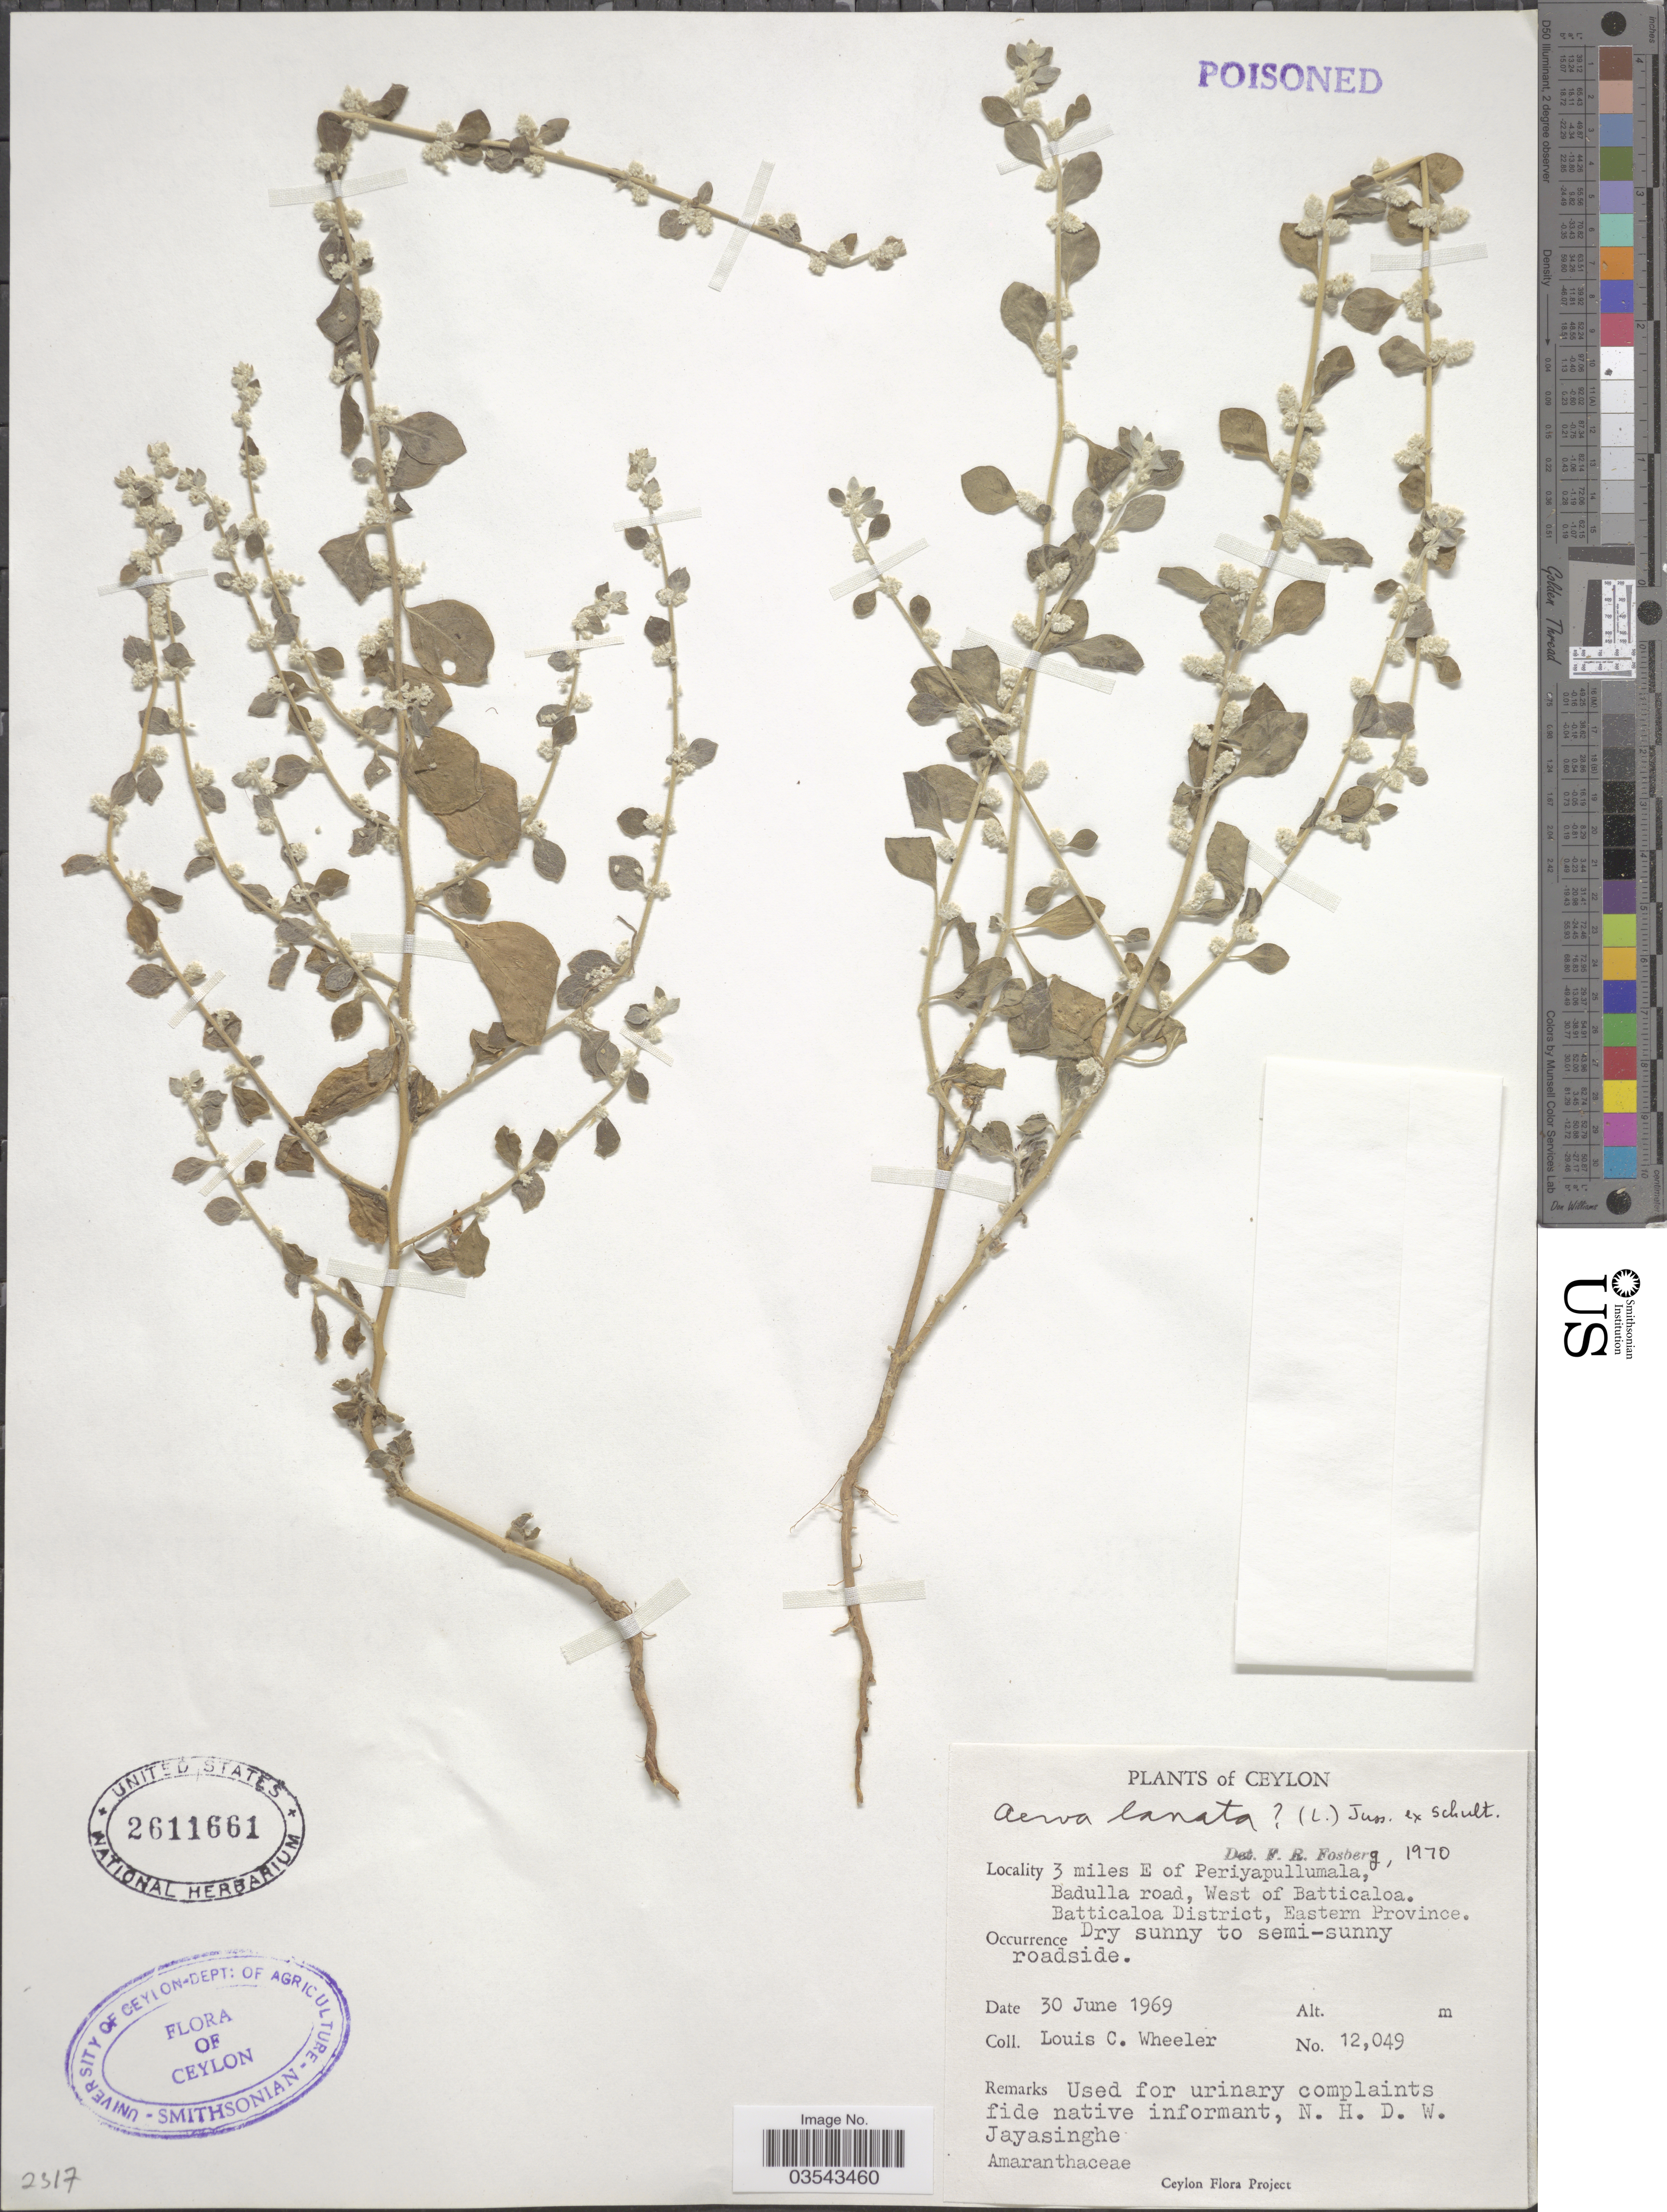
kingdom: Plantae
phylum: Tracheophyta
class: Magnoliopsida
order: Caryophyllales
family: Amaranthaceae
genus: Ouret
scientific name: Ouret lanata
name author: (L.) Kuntze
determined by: U.S. National Herbarium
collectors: L. C. Wheeler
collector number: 12049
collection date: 1969-06-30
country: Sri Lanka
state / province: Eastern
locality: Ceylon. 3 miles E of Periyapullumala, Badula road, West of Batticaloa. Batticaloa District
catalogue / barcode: US 2611661